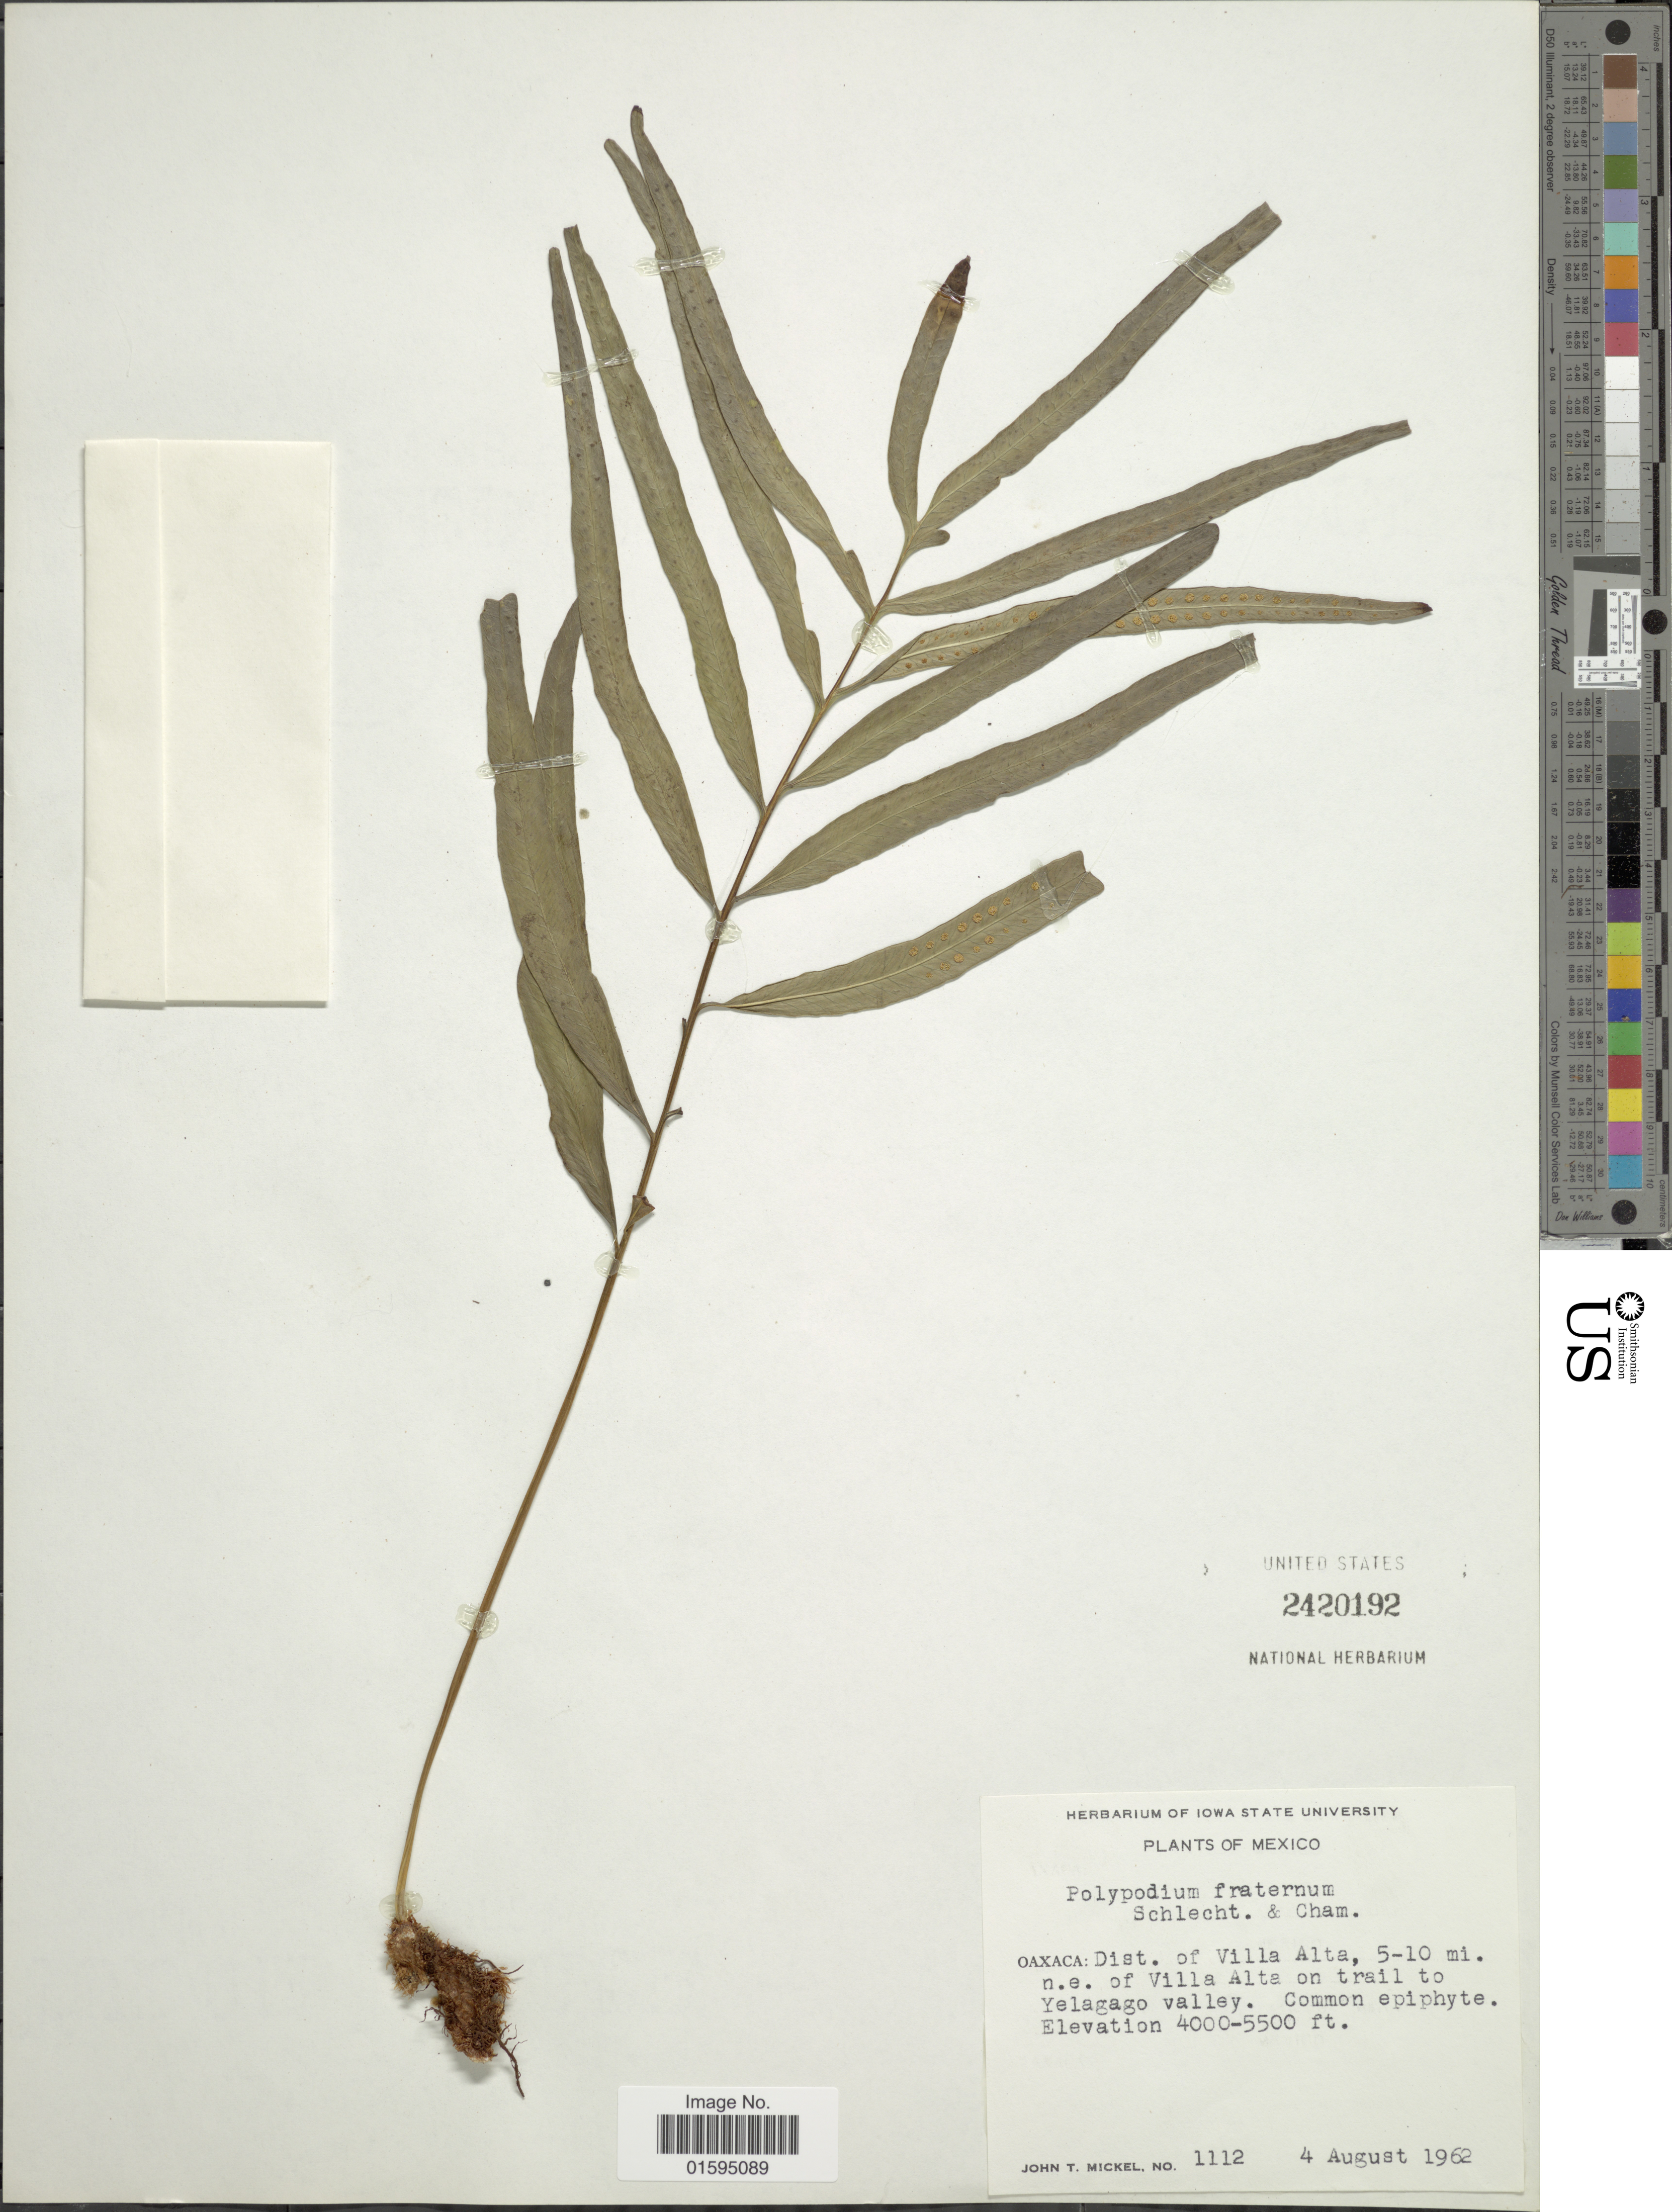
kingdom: Plantae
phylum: Tracheophyta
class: Polypodiopsida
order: Polypodiales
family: Polypodiaceae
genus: Polypodium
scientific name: Polypodium fraternum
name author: Schltdl. & Cham.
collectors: J. T. Mickel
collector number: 1112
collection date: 1962-08-04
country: Mexico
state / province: Oaxaca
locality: Dist. of Villa Alta, 5-10 mi. n.e. of Villa Alta on trail to Yelagago valley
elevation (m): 1219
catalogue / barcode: US 2420192